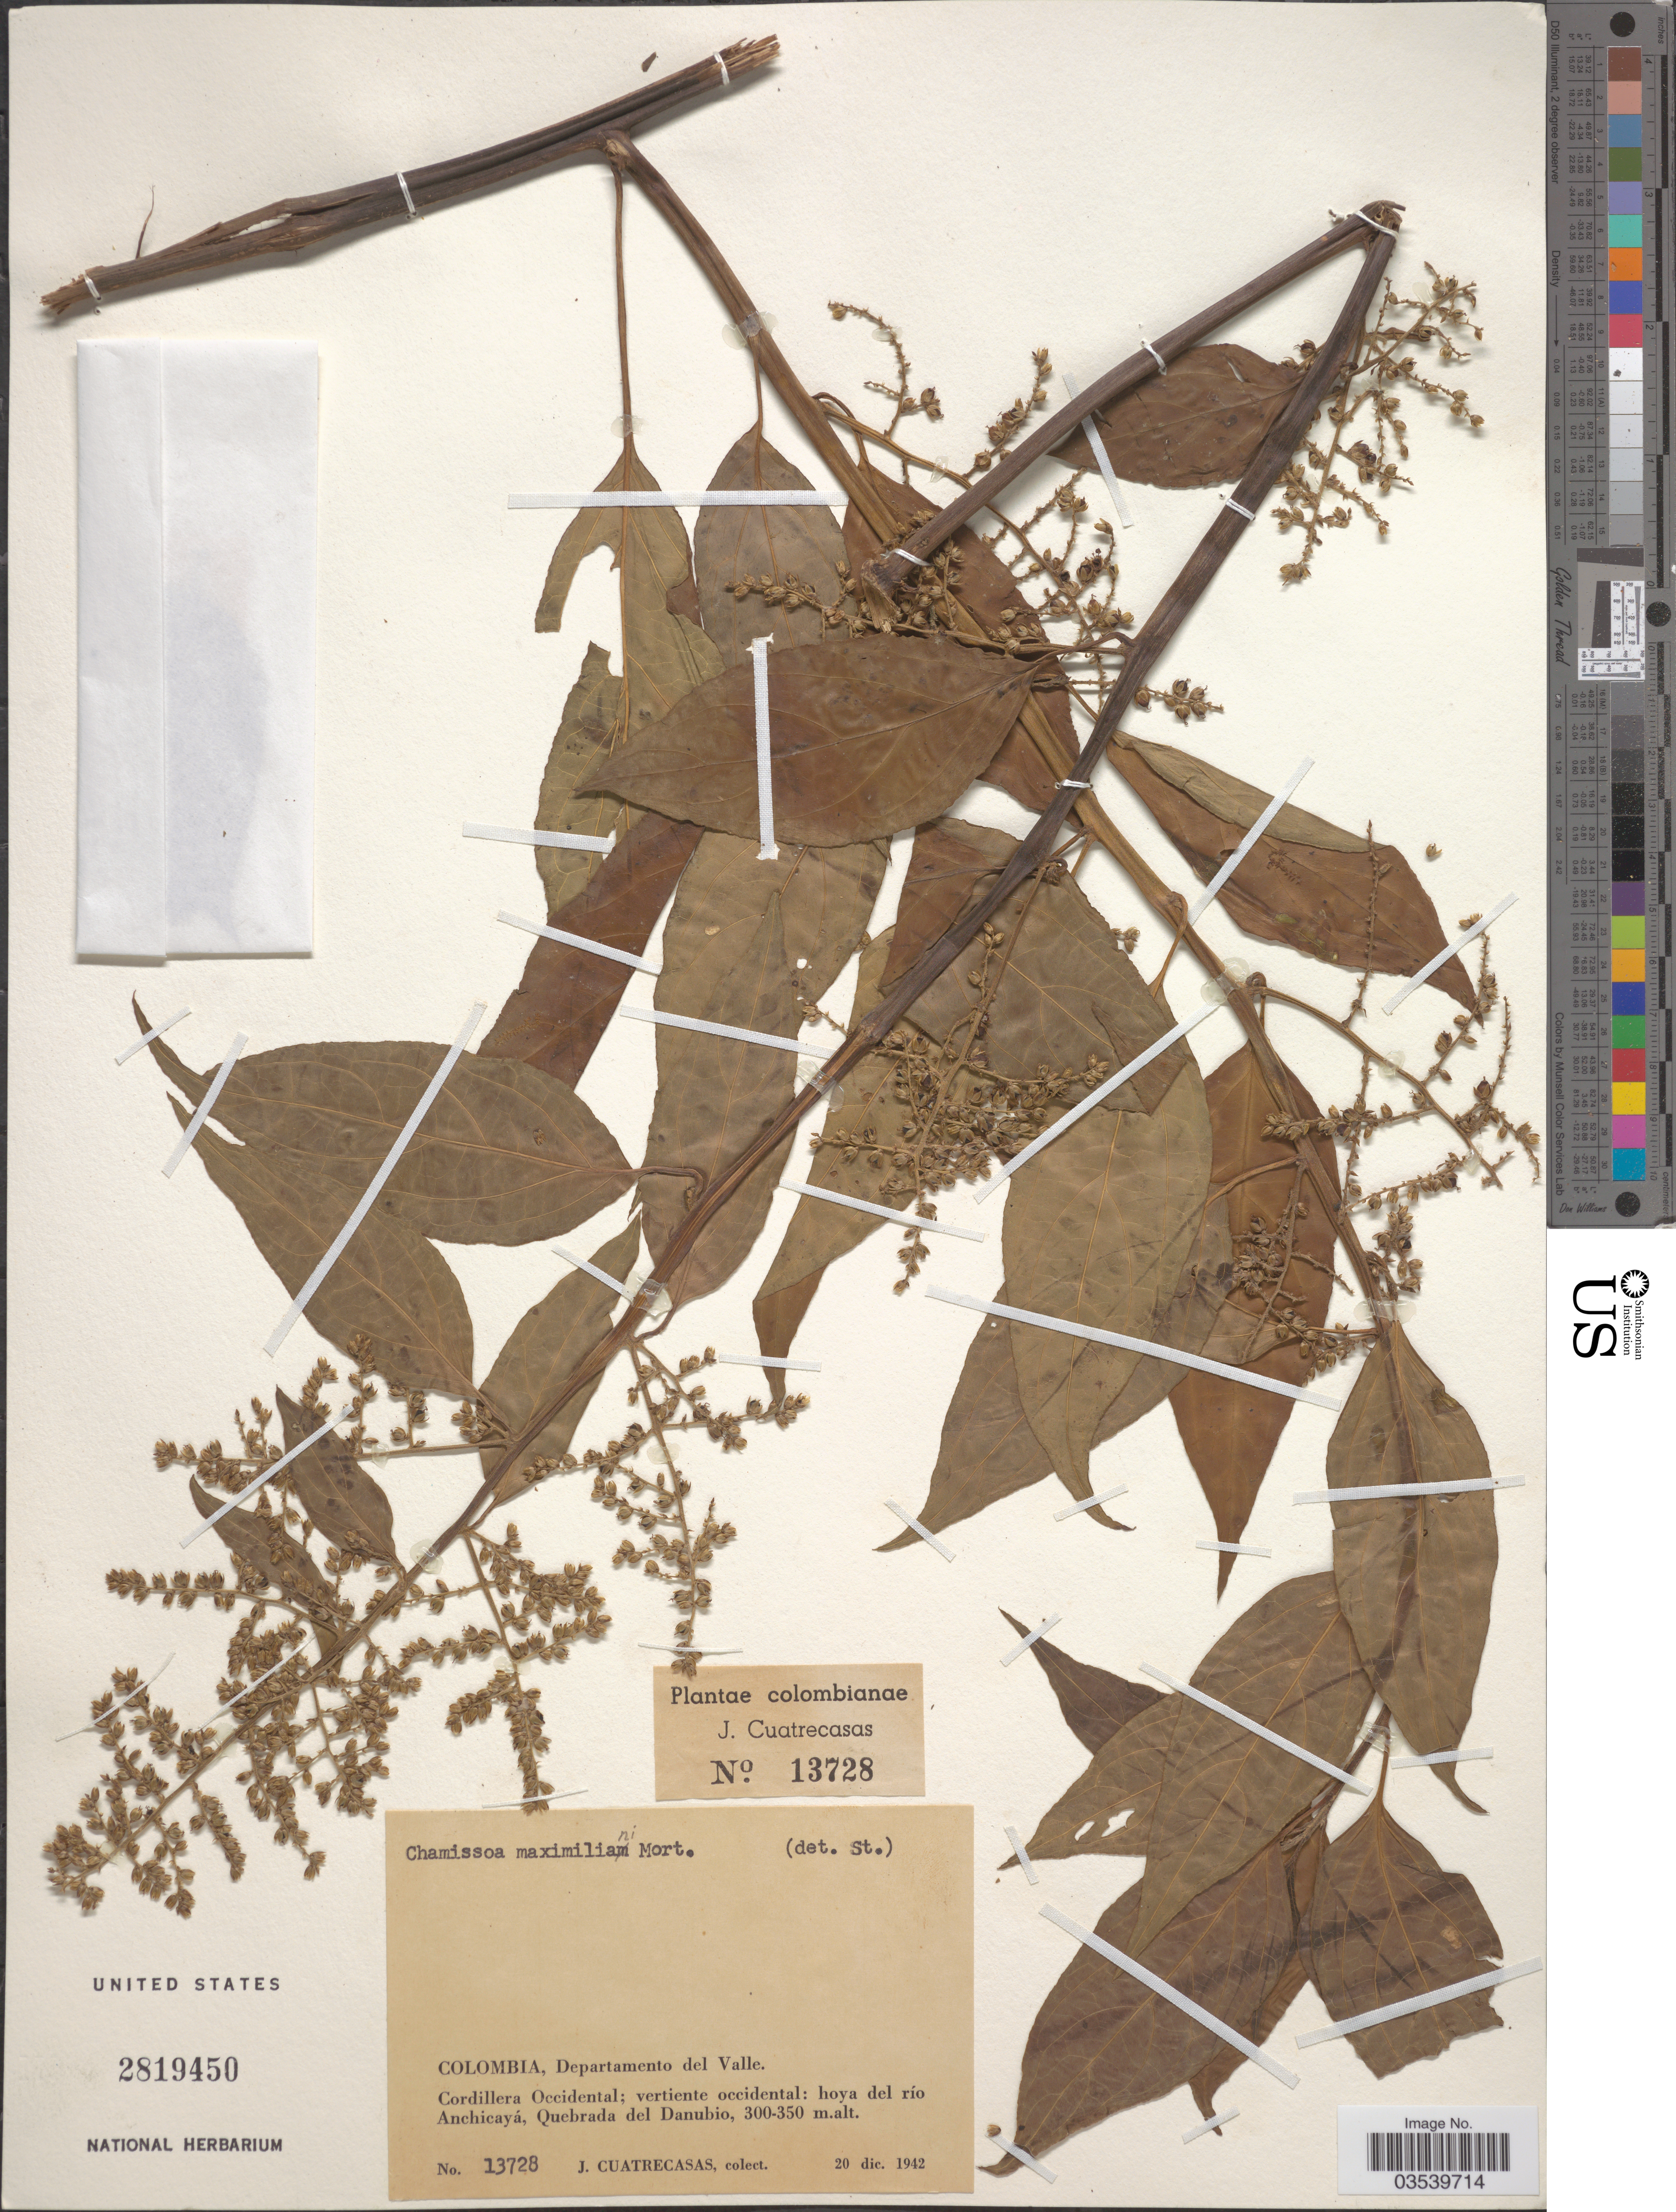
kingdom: Plantae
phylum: Tracheophyta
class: Magnoliopsida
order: Caryophyllales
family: Amaranthaceae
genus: Chamissoa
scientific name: Chamissoa acuminata var. maximiliani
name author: (Mart. ex Moq.) Sohmer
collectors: J. Cuatrecasas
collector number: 13728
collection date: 1942-12-20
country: Colombia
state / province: Valle del Cauca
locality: Departamento del Valle. Cordillera Occidental; vertiente occidental: hoya del río Anchicayá, Quebrada del Danubio.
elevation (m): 300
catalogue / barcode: US 2819450